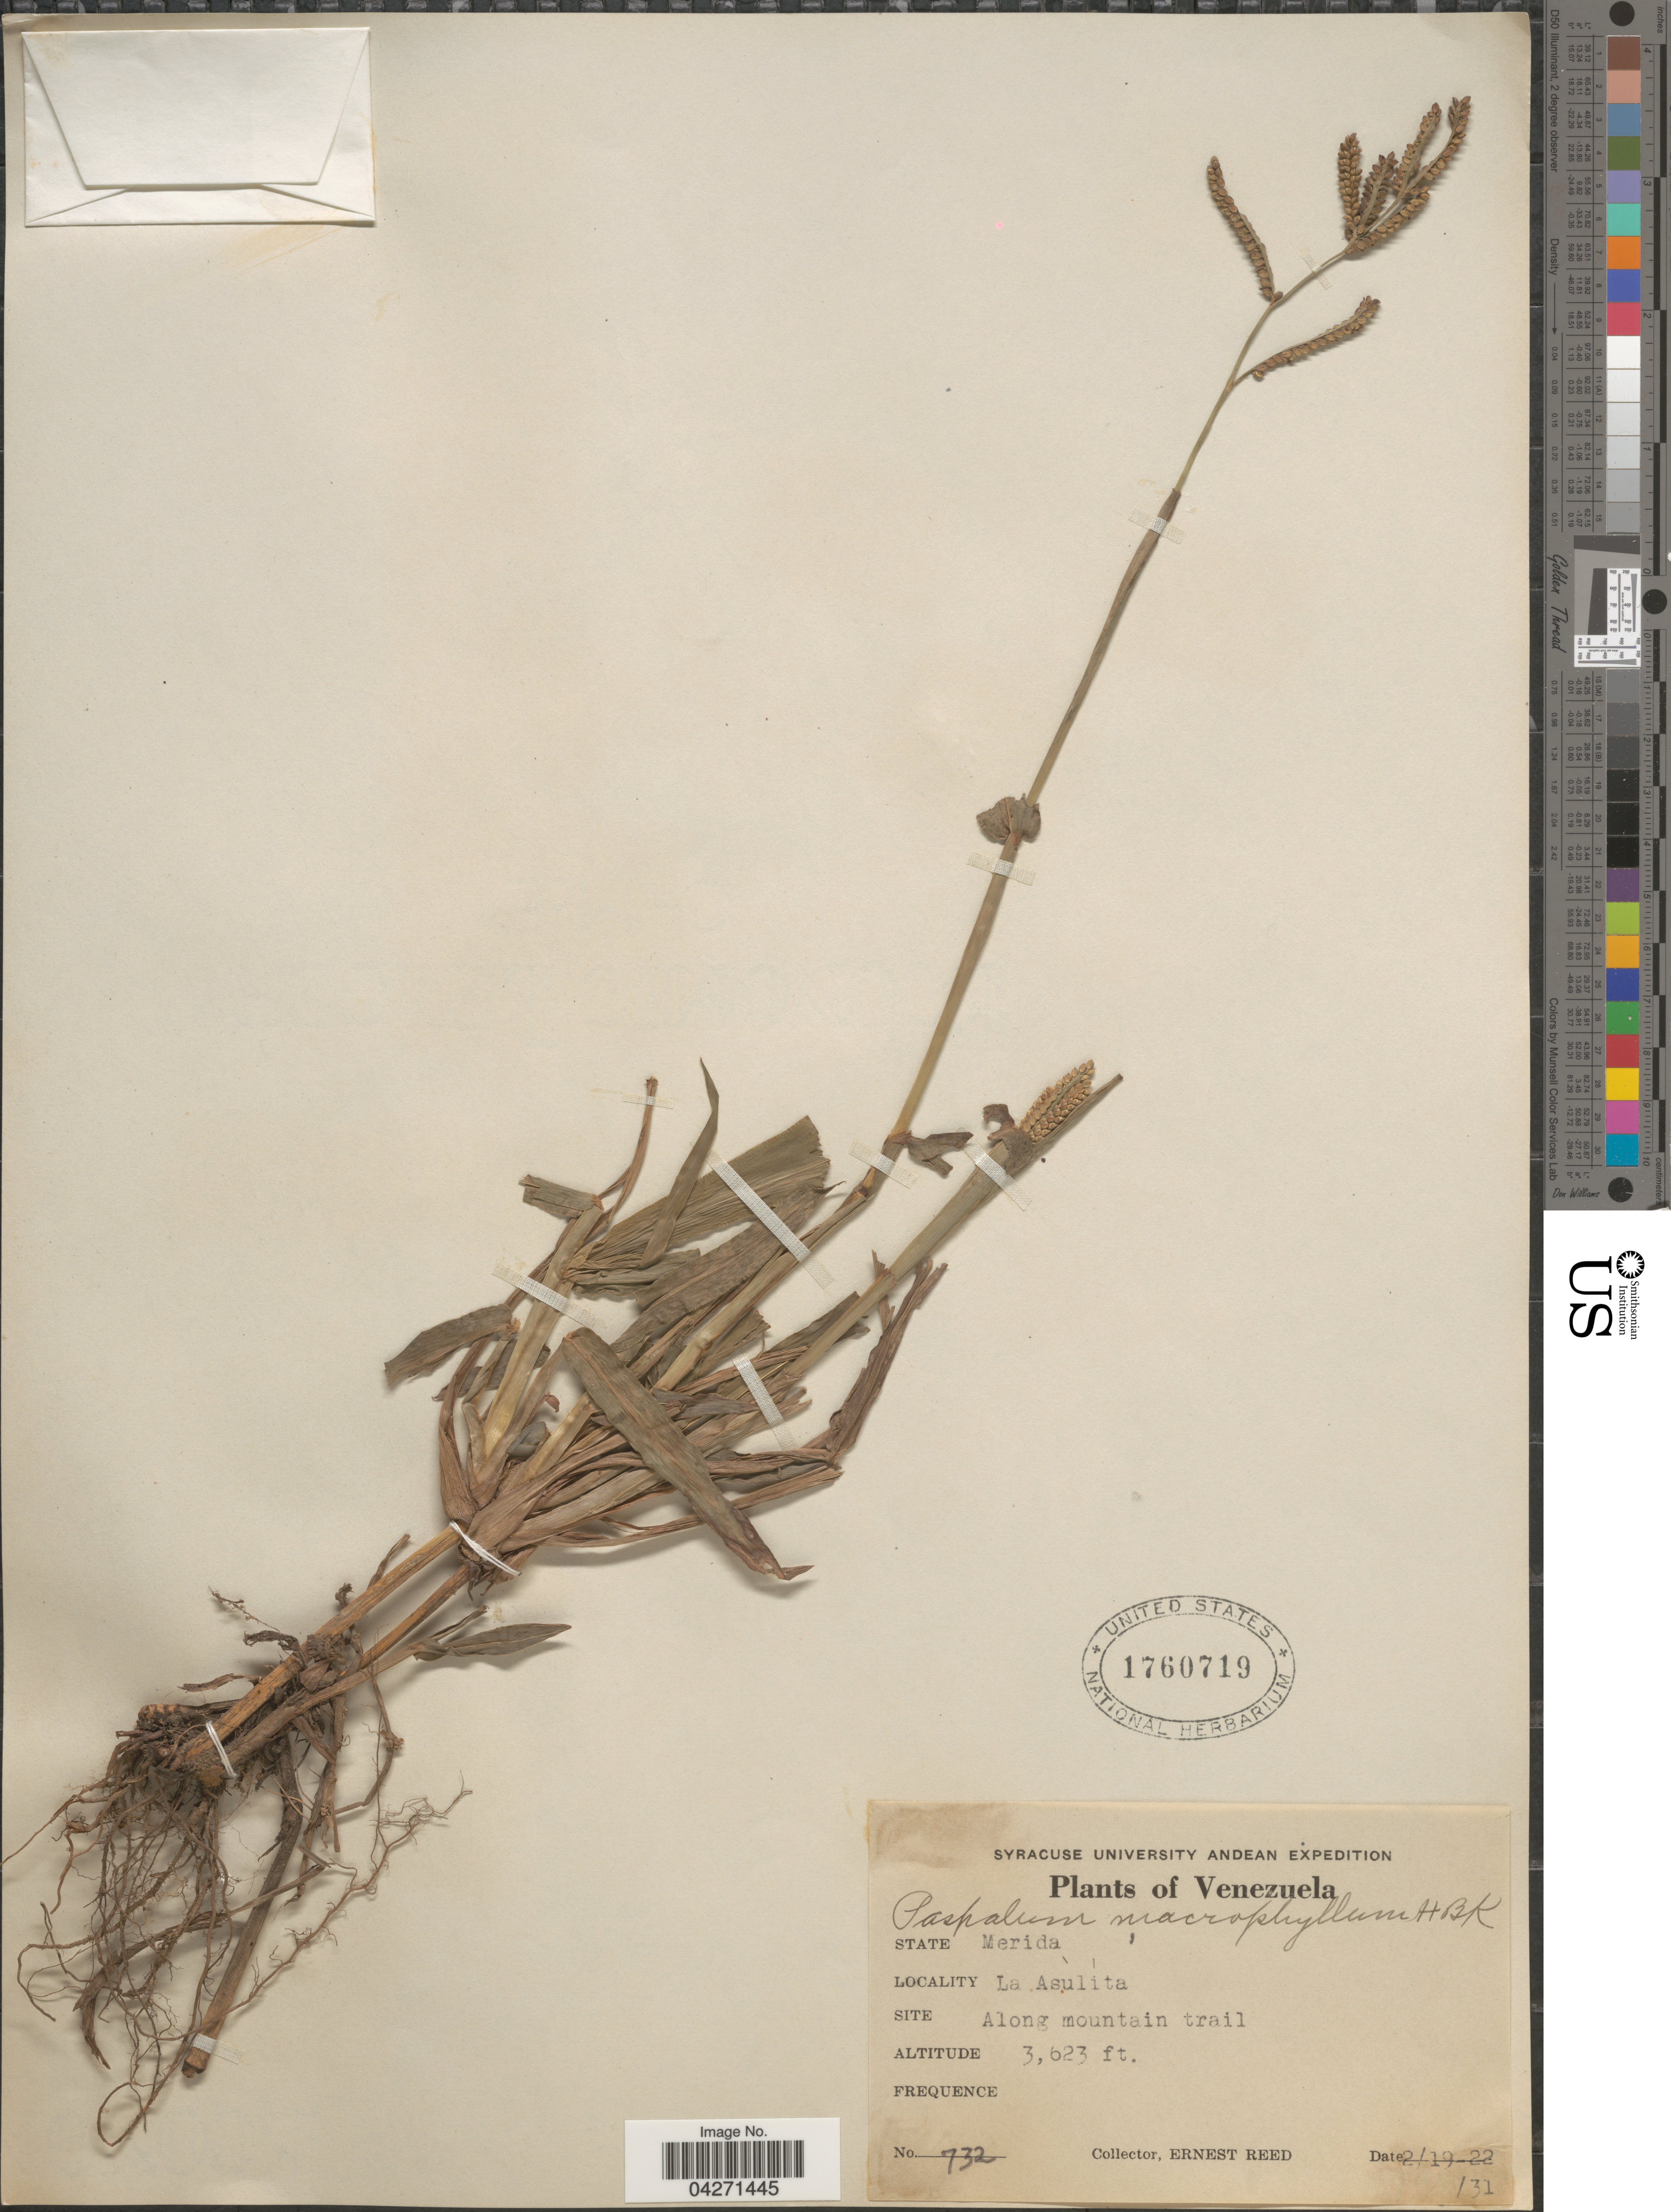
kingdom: Plantae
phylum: Tracheophyta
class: Liliopsida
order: Poales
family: Poaceae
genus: Paspalum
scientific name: Paspalum macrophyllum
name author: Kunth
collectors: E. Reed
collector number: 732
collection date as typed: Transcribed d/m/y: 19/2/31 to 22/2/31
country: Venezuela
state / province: Merida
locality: Syracuse University Andean Expedition. La Asulita. Site Along mountain trail.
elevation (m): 1104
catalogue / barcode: US 1760719